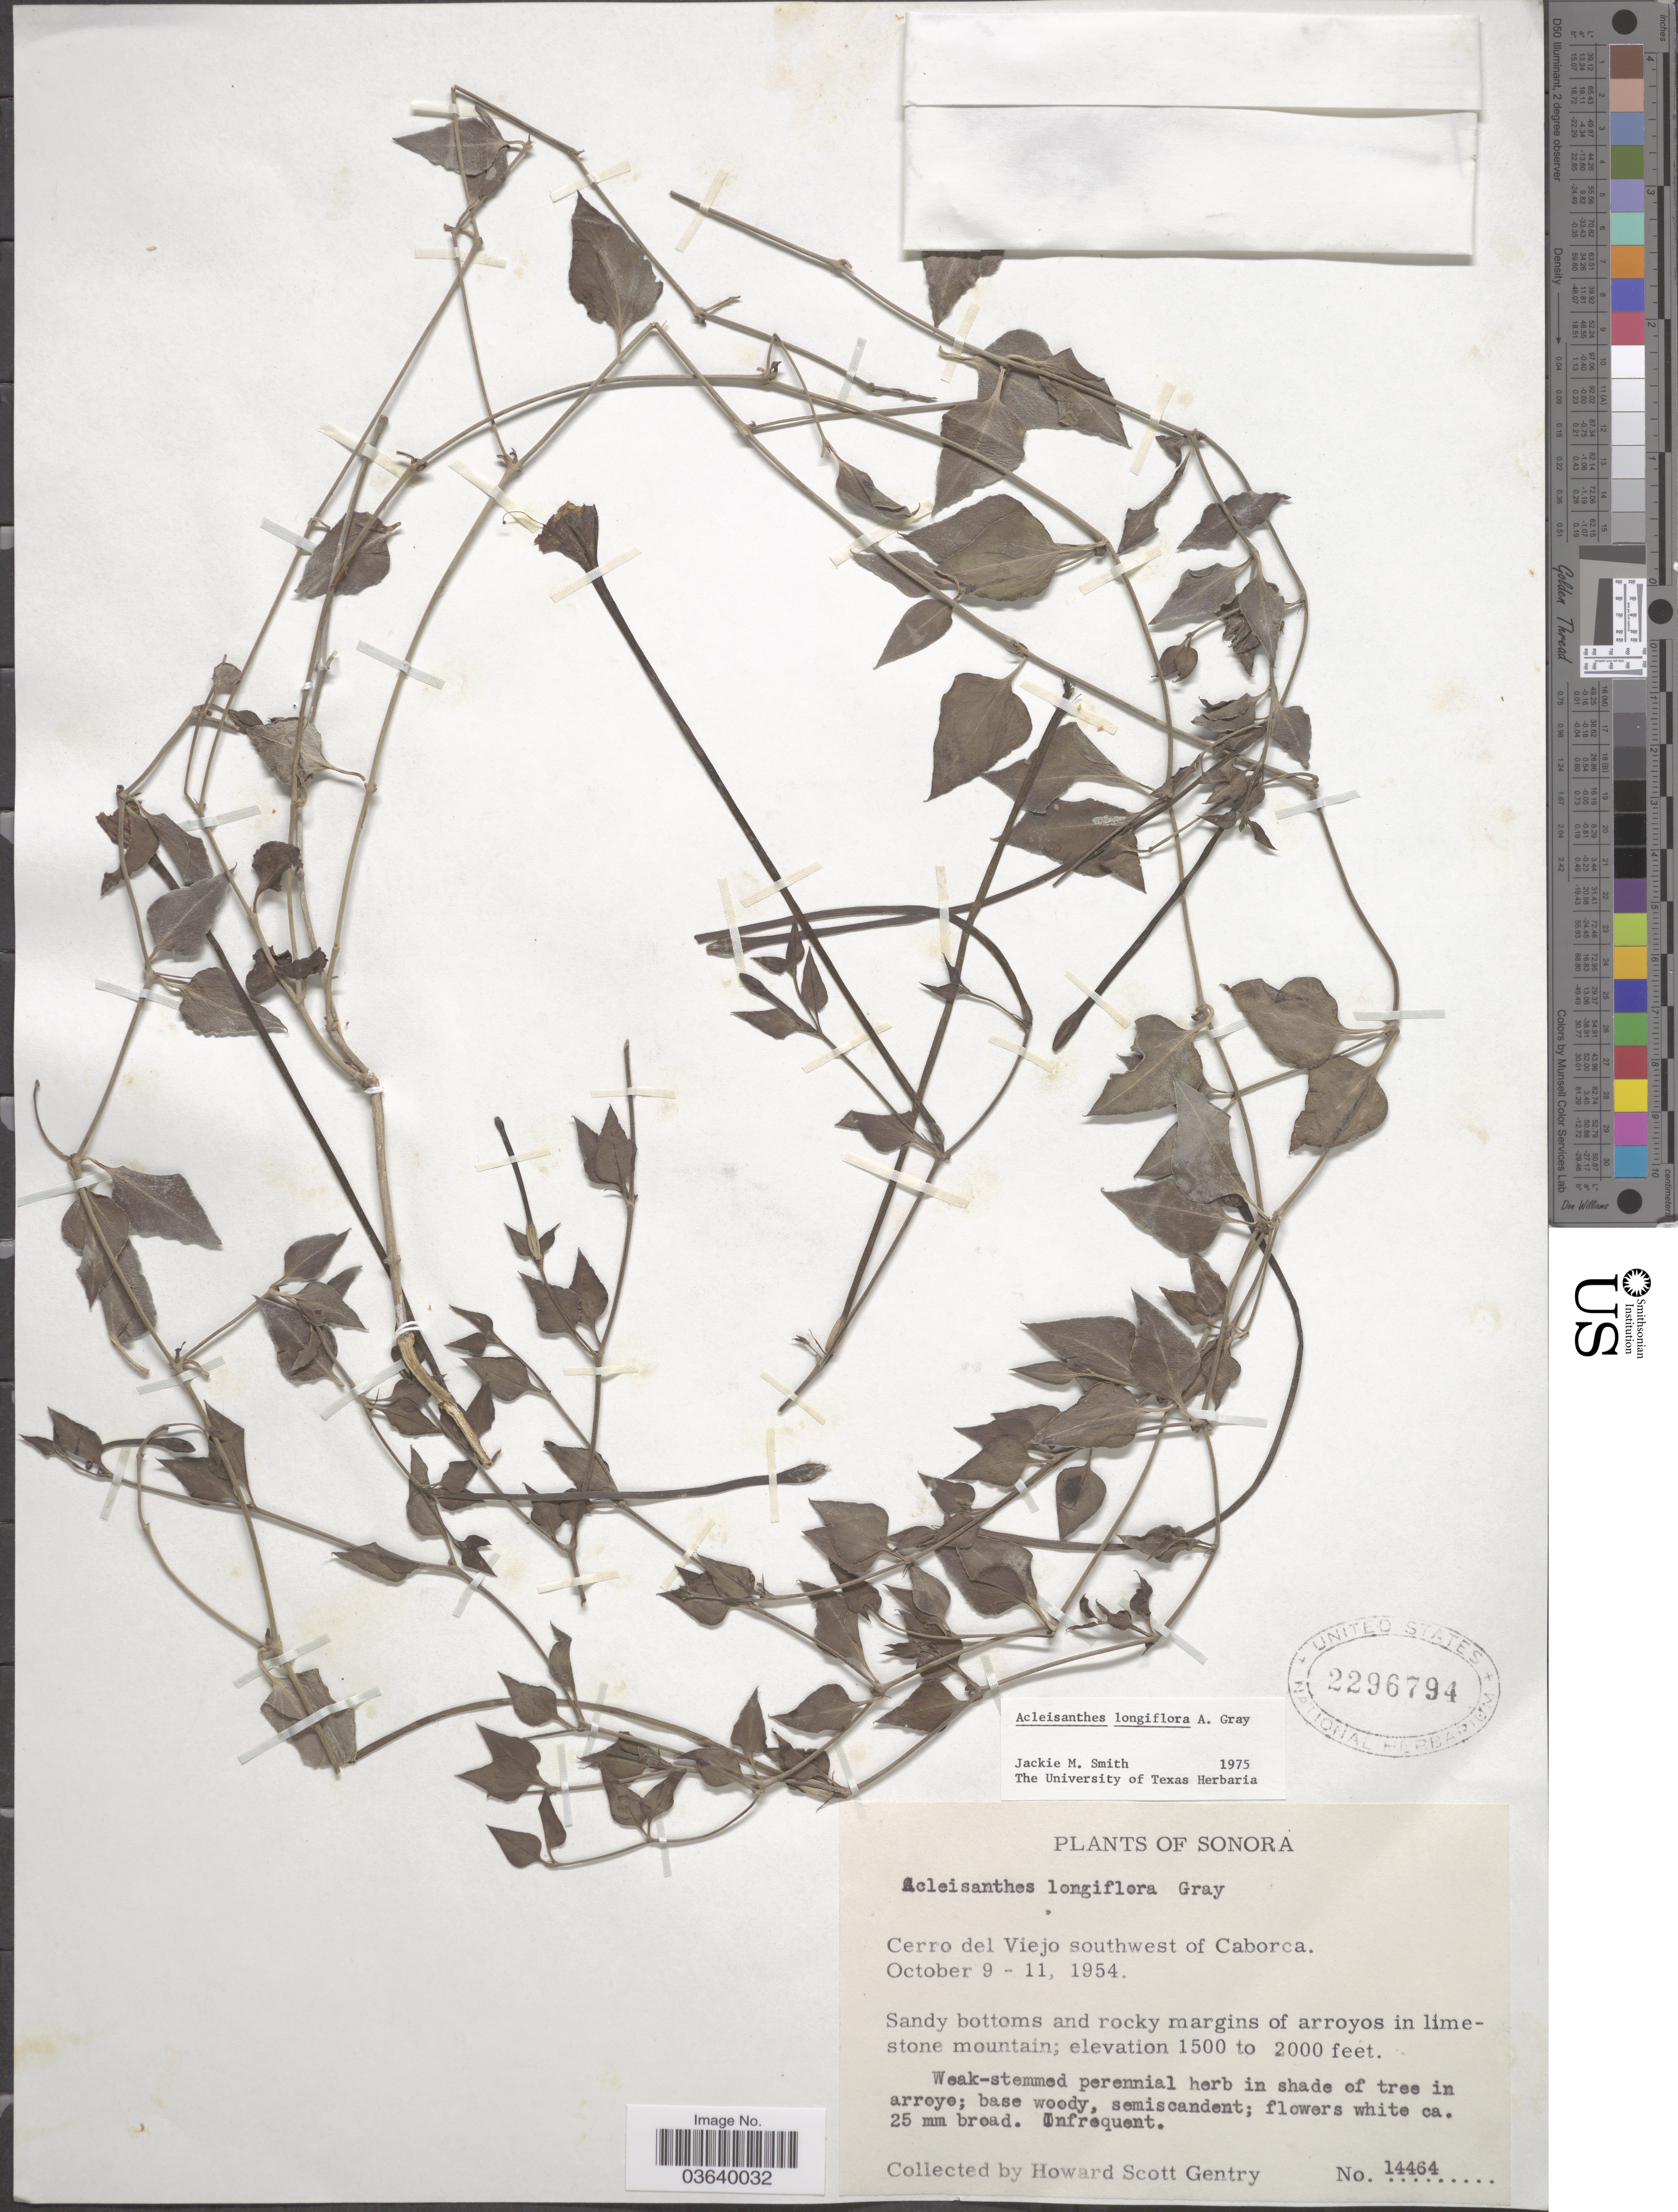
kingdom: Plantae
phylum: Tracheophyta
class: Magnoliopsida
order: Caryophyllales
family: Nyctaginaceae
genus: Acleisanthes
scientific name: Acleisanthes longiflora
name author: A. Gray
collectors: H. S. Gentry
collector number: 14464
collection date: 1954-10-09/1954-10-11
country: Mexico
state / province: Sonora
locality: Cerro del Viejo southwest of Caborca.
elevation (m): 457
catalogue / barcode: US 2296794